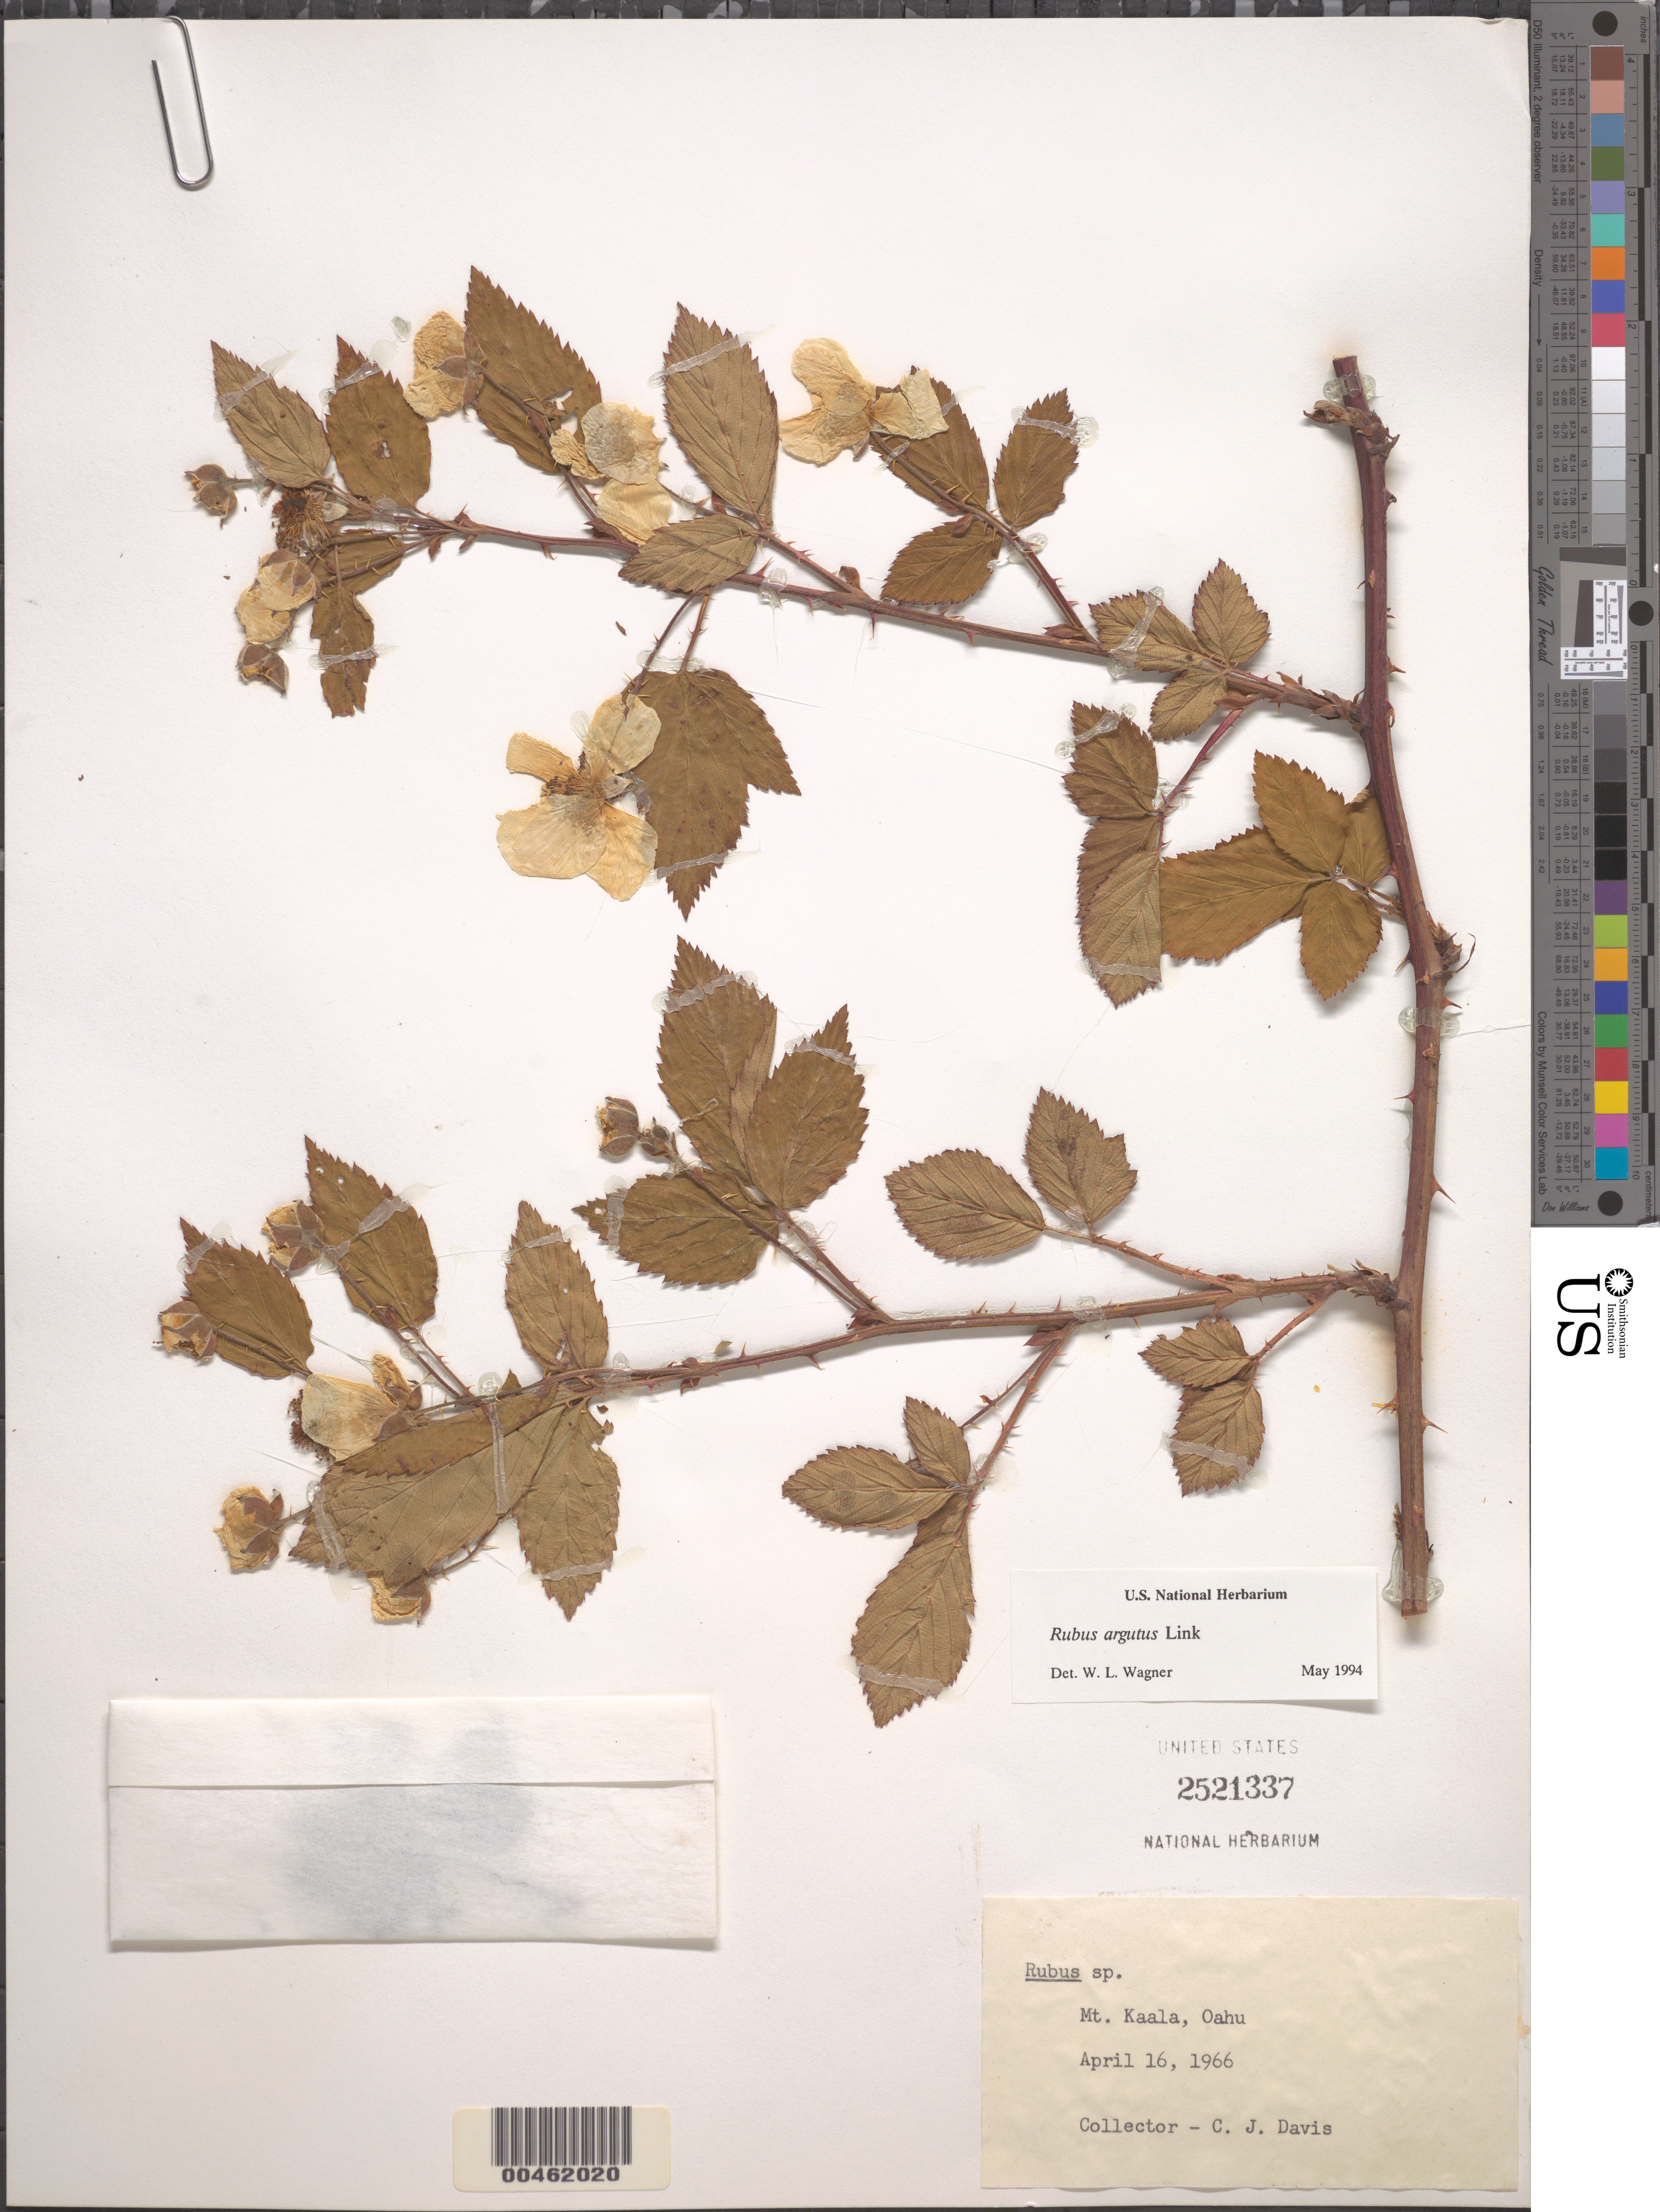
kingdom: Plantae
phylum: Tracheophyta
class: Magnoliopsida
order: Rosales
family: Rosaceae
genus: Rubus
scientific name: Rubus argutus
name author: Link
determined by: Wagner, W. L., (BOT), Smithsonian Institution - National Museum of Natural History (UNITED STATES)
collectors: C. Davis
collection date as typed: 16 Apr 1966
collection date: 1966-04-16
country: United States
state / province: Hawaii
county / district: Honolulu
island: Oahu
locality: Mt. Kaala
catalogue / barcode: US 2521337